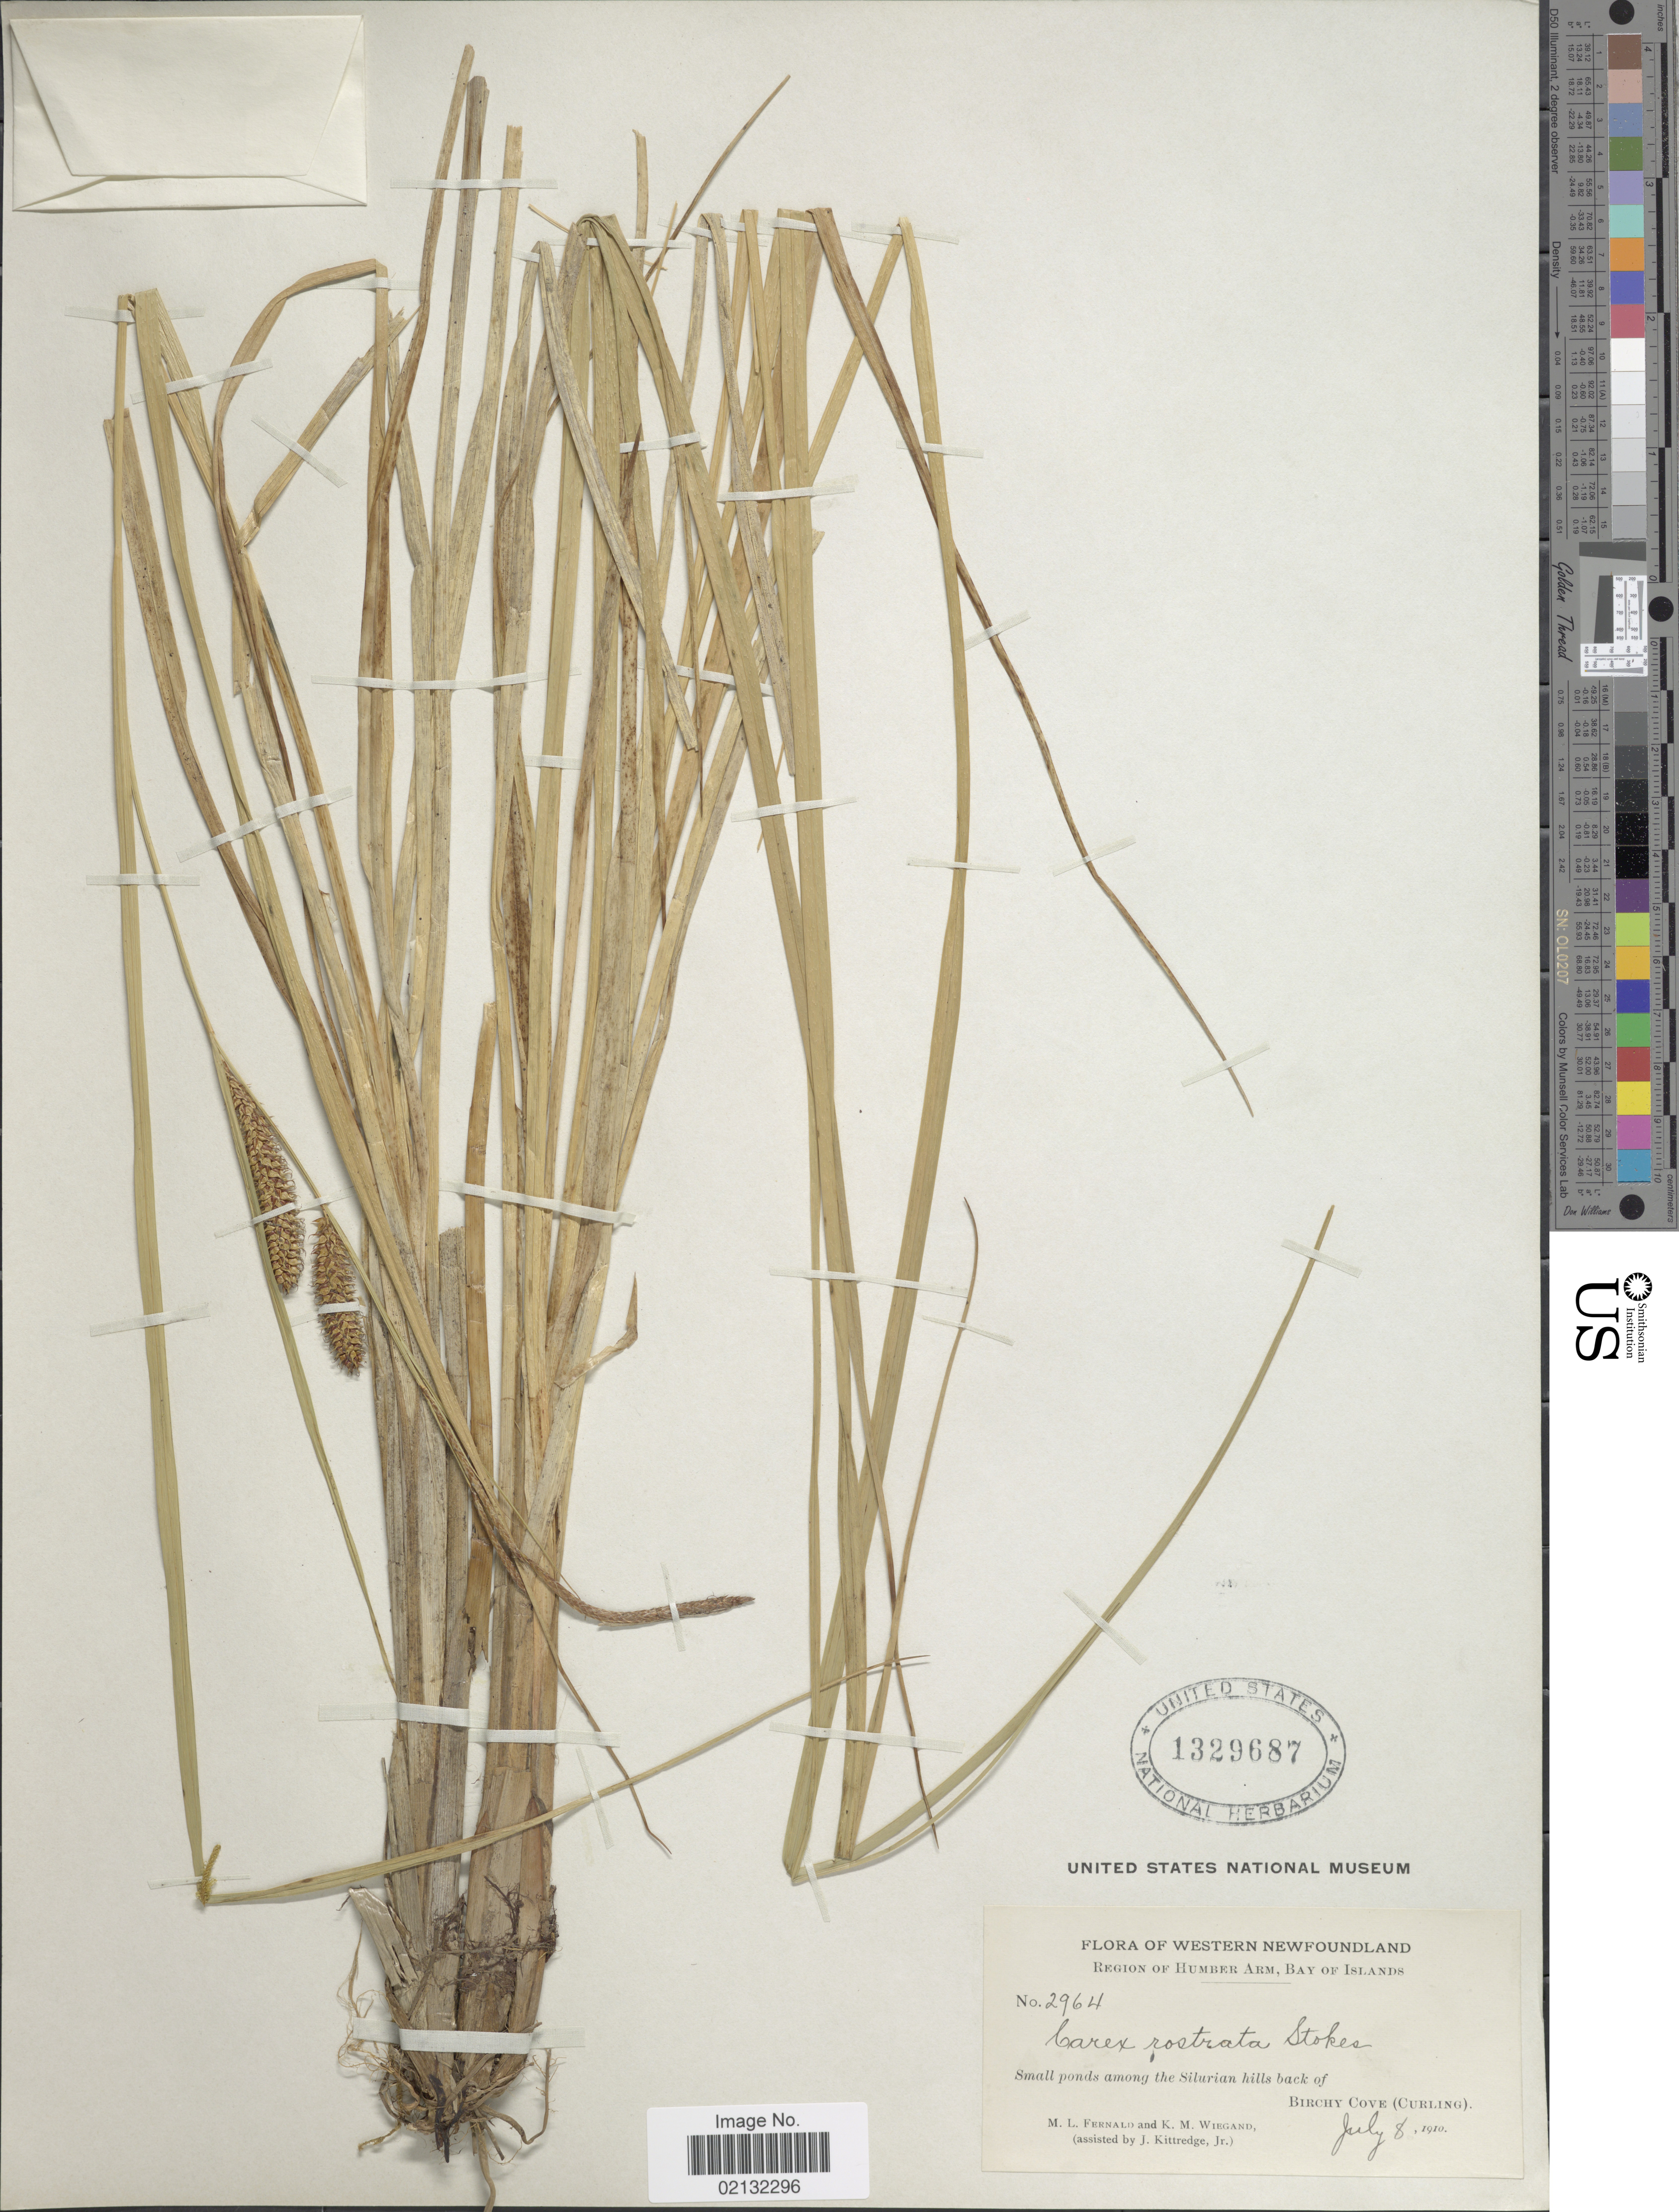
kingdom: Plantae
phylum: Tracheophyta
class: Liliopsida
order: Poales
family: Cyperaceae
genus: Carex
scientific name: Carex rostrata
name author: Stokes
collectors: M. L. Fernald, K. M. Wiegand & H. Darlington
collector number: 2964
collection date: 1910-07-08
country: Canada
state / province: Newfoundland and Labrador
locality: Western Newfoundland, small ponds among the Silurian hills back of Birchy Cove Curling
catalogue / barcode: US 1329687